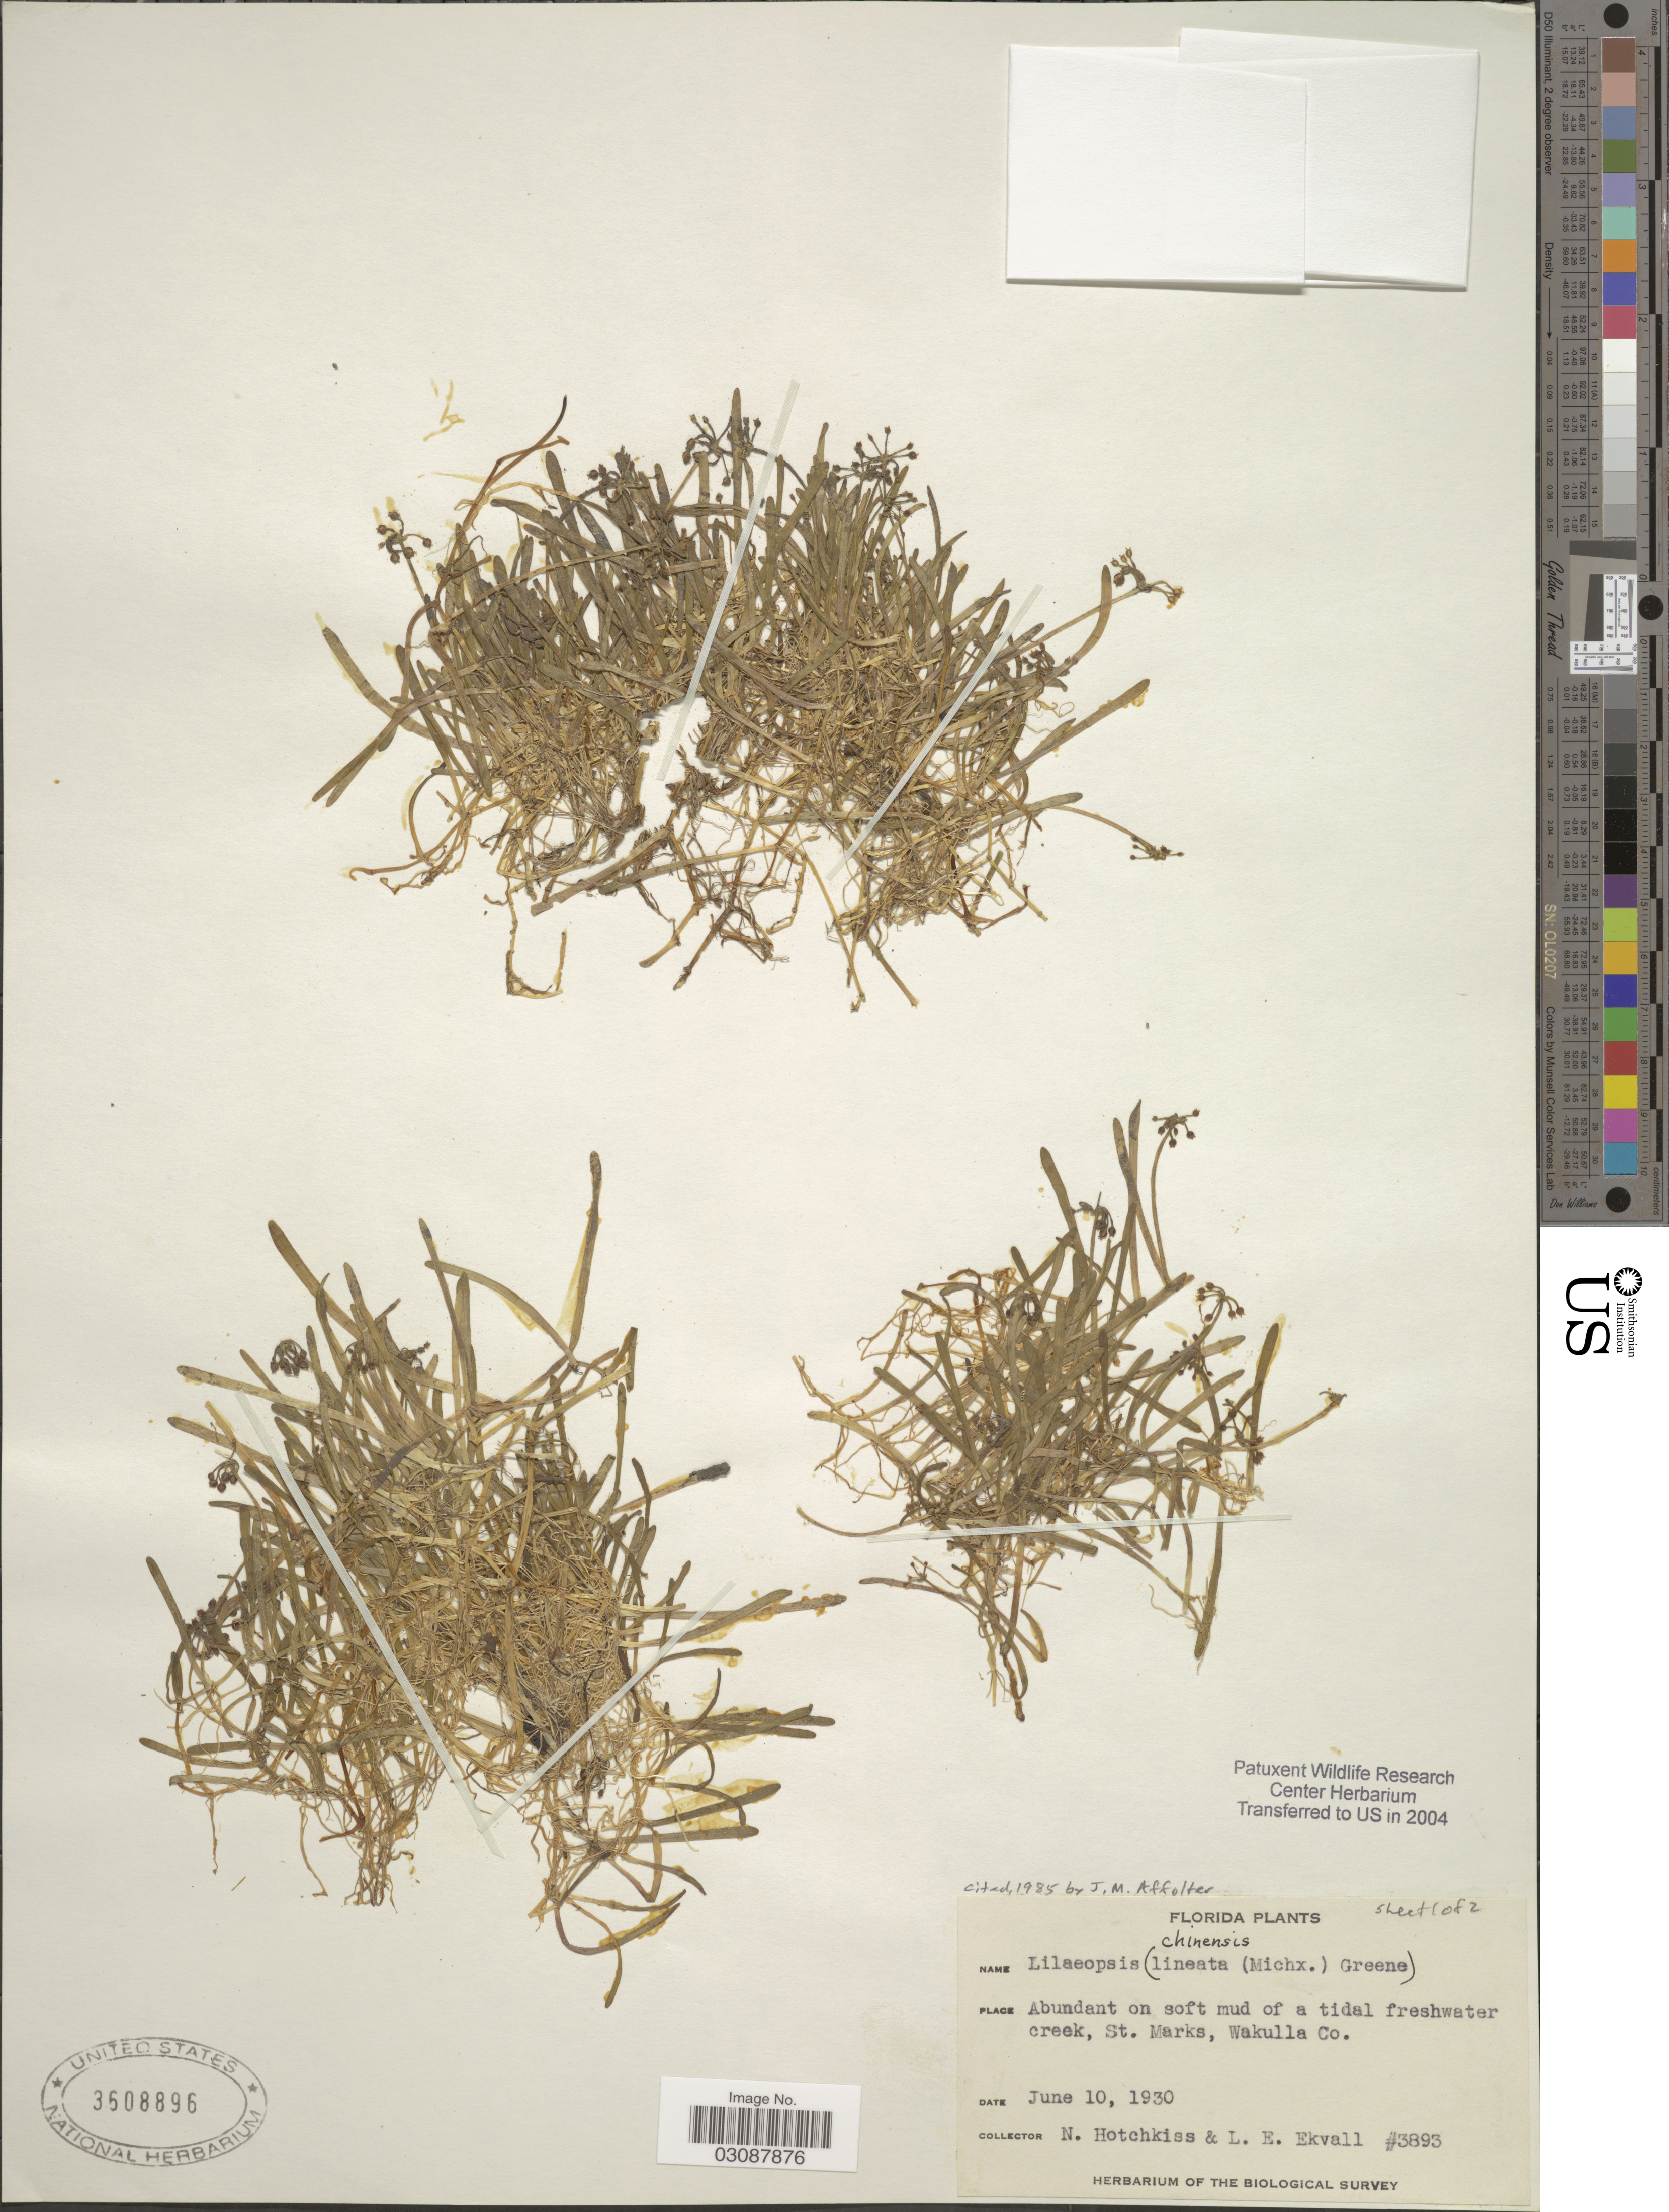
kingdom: Plantae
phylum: Tracheophyta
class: Magnoliopsida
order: Apiales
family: Apiaceae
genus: Lilaeopsis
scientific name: Lilaeopsis chinensis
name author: (L.) Kuntze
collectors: N. Hotchkiss & L. Ekvall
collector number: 3893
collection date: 1930-06-10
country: United States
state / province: Florida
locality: Abundant on soft mud of a tidal freshwater creek, St. Marks, Wakulla Co.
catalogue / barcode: US 3608896